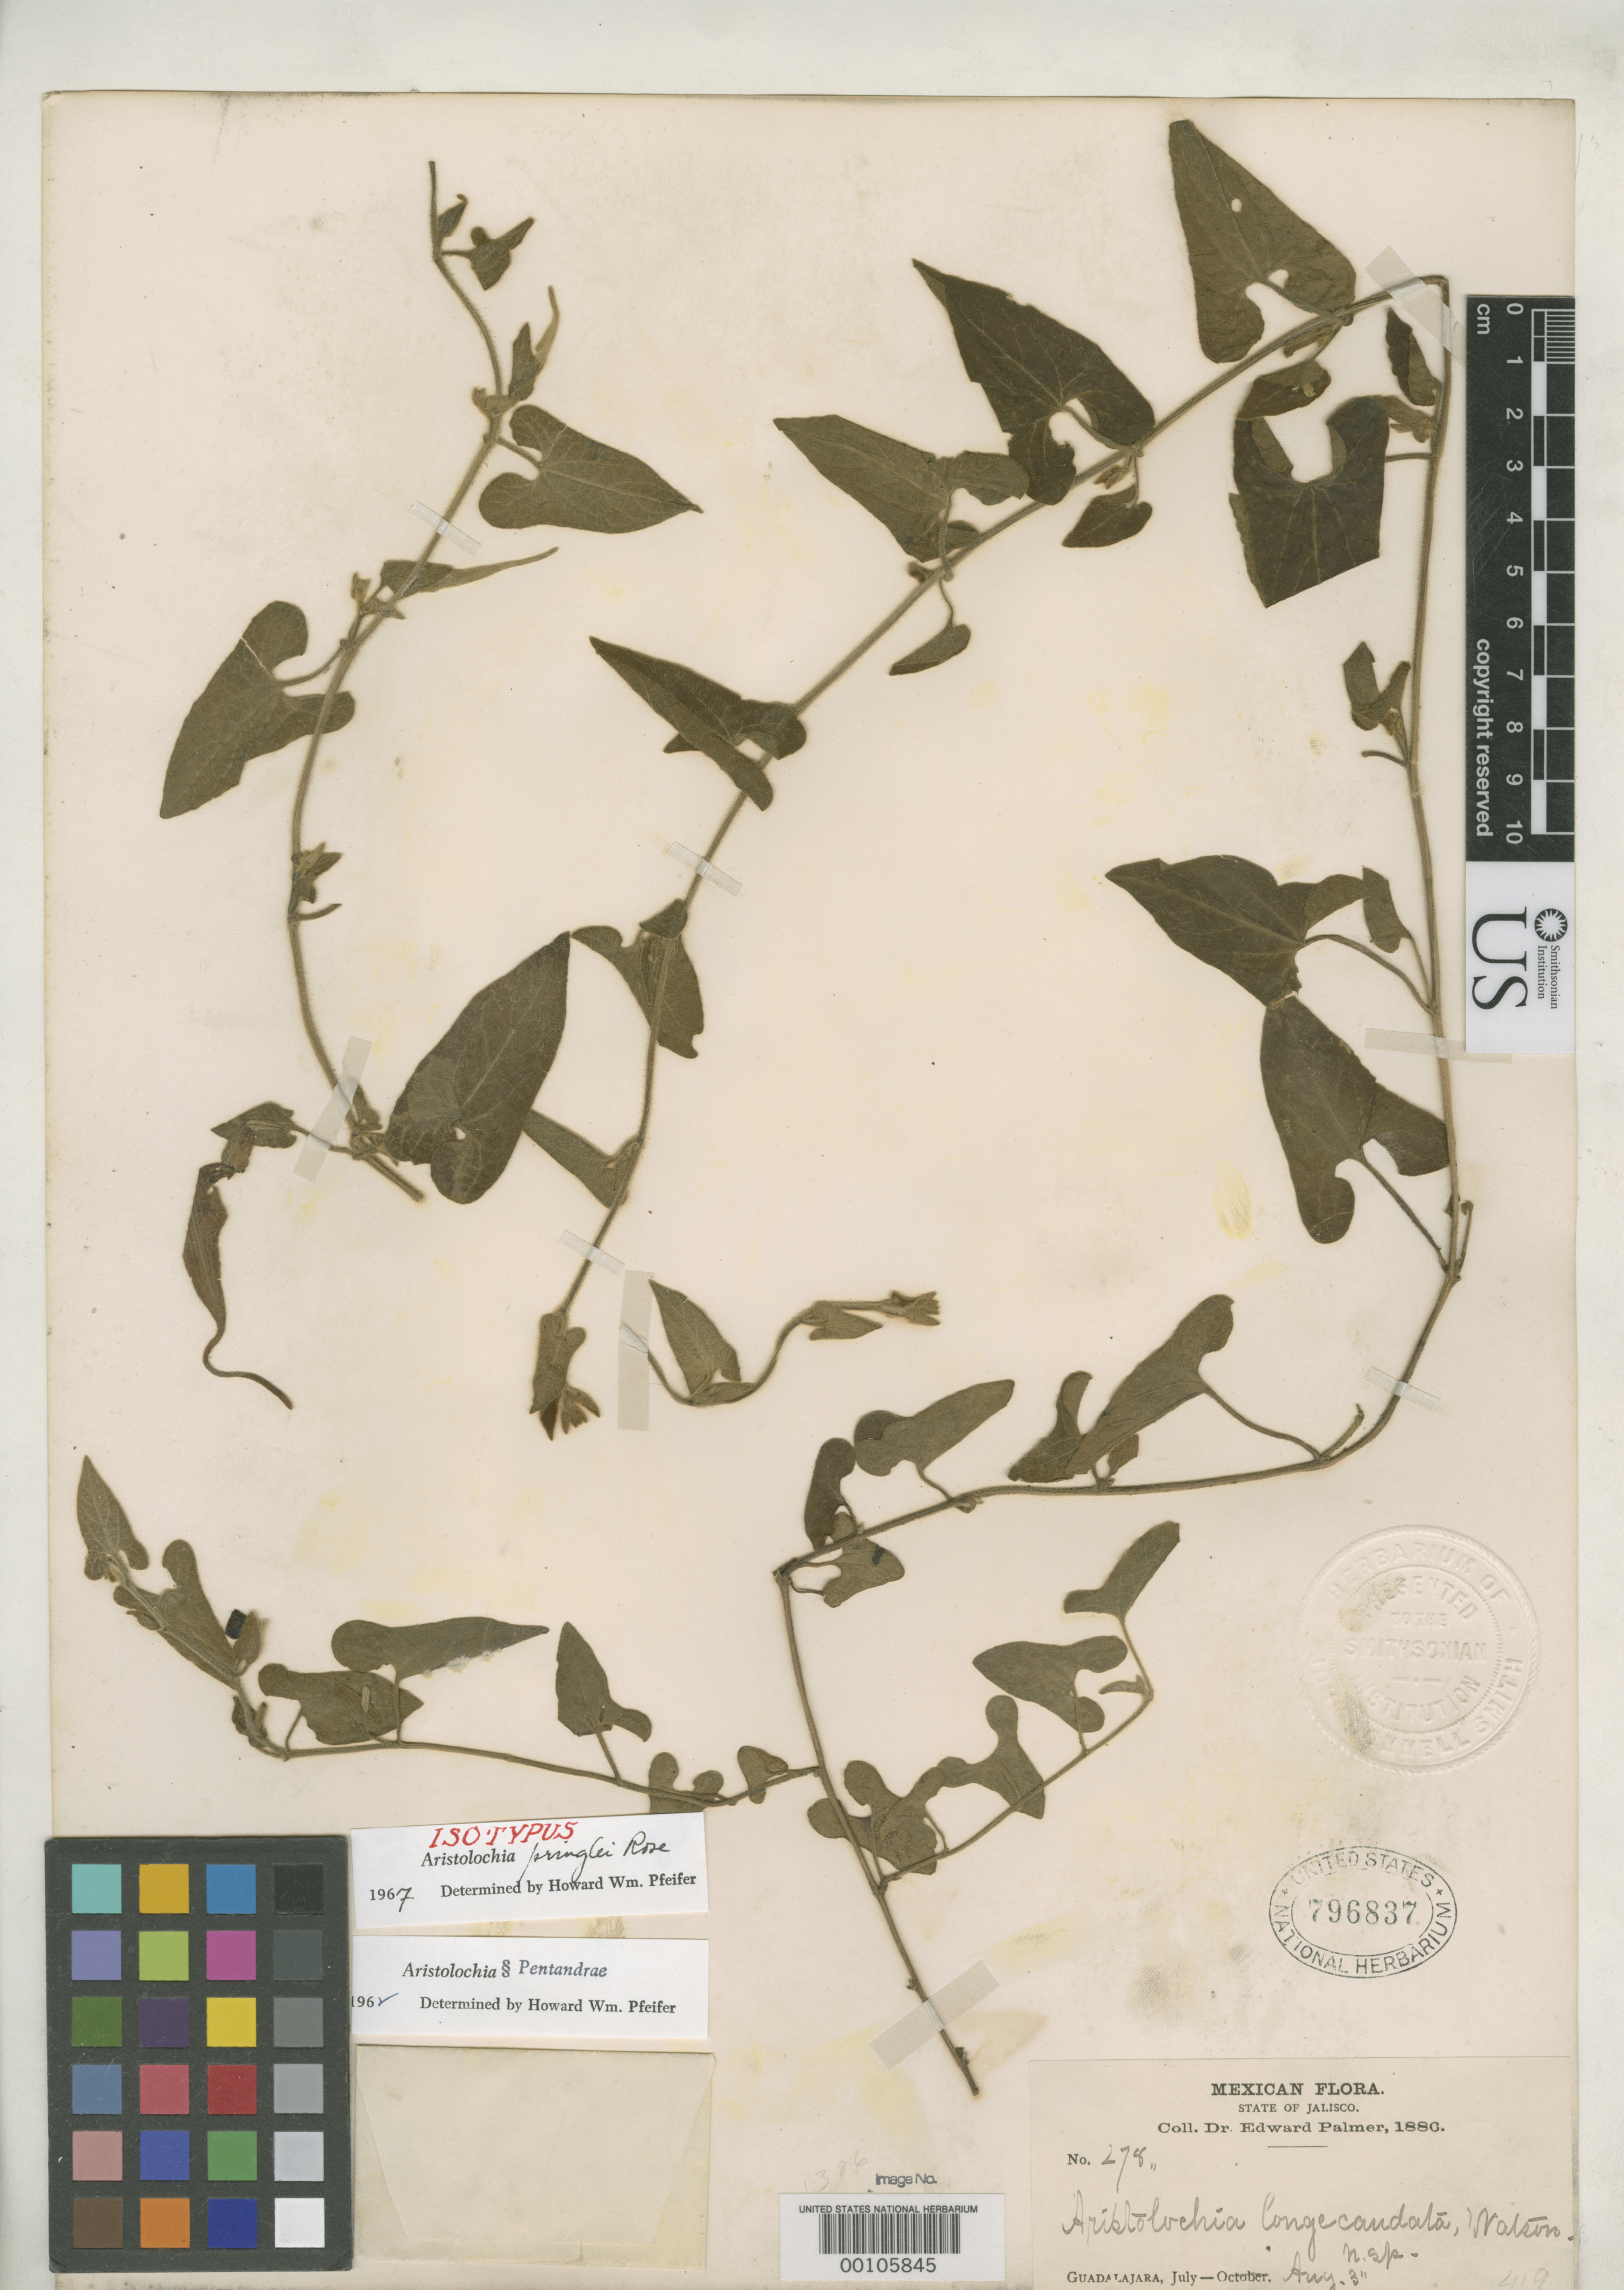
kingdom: Plantae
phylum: Tracheophyta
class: Magnoliopsida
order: Piperales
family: Aristolochiaceae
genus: Aristolochia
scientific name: Aristolochia longecaudata S. Watson, nom. illeg.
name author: S. Watson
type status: Isotype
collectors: E. Palmer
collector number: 278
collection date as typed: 03 Aug 1880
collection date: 1880-08-03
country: Mexico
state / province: Jalisco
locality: Guadalajara.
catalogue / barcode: US 796837